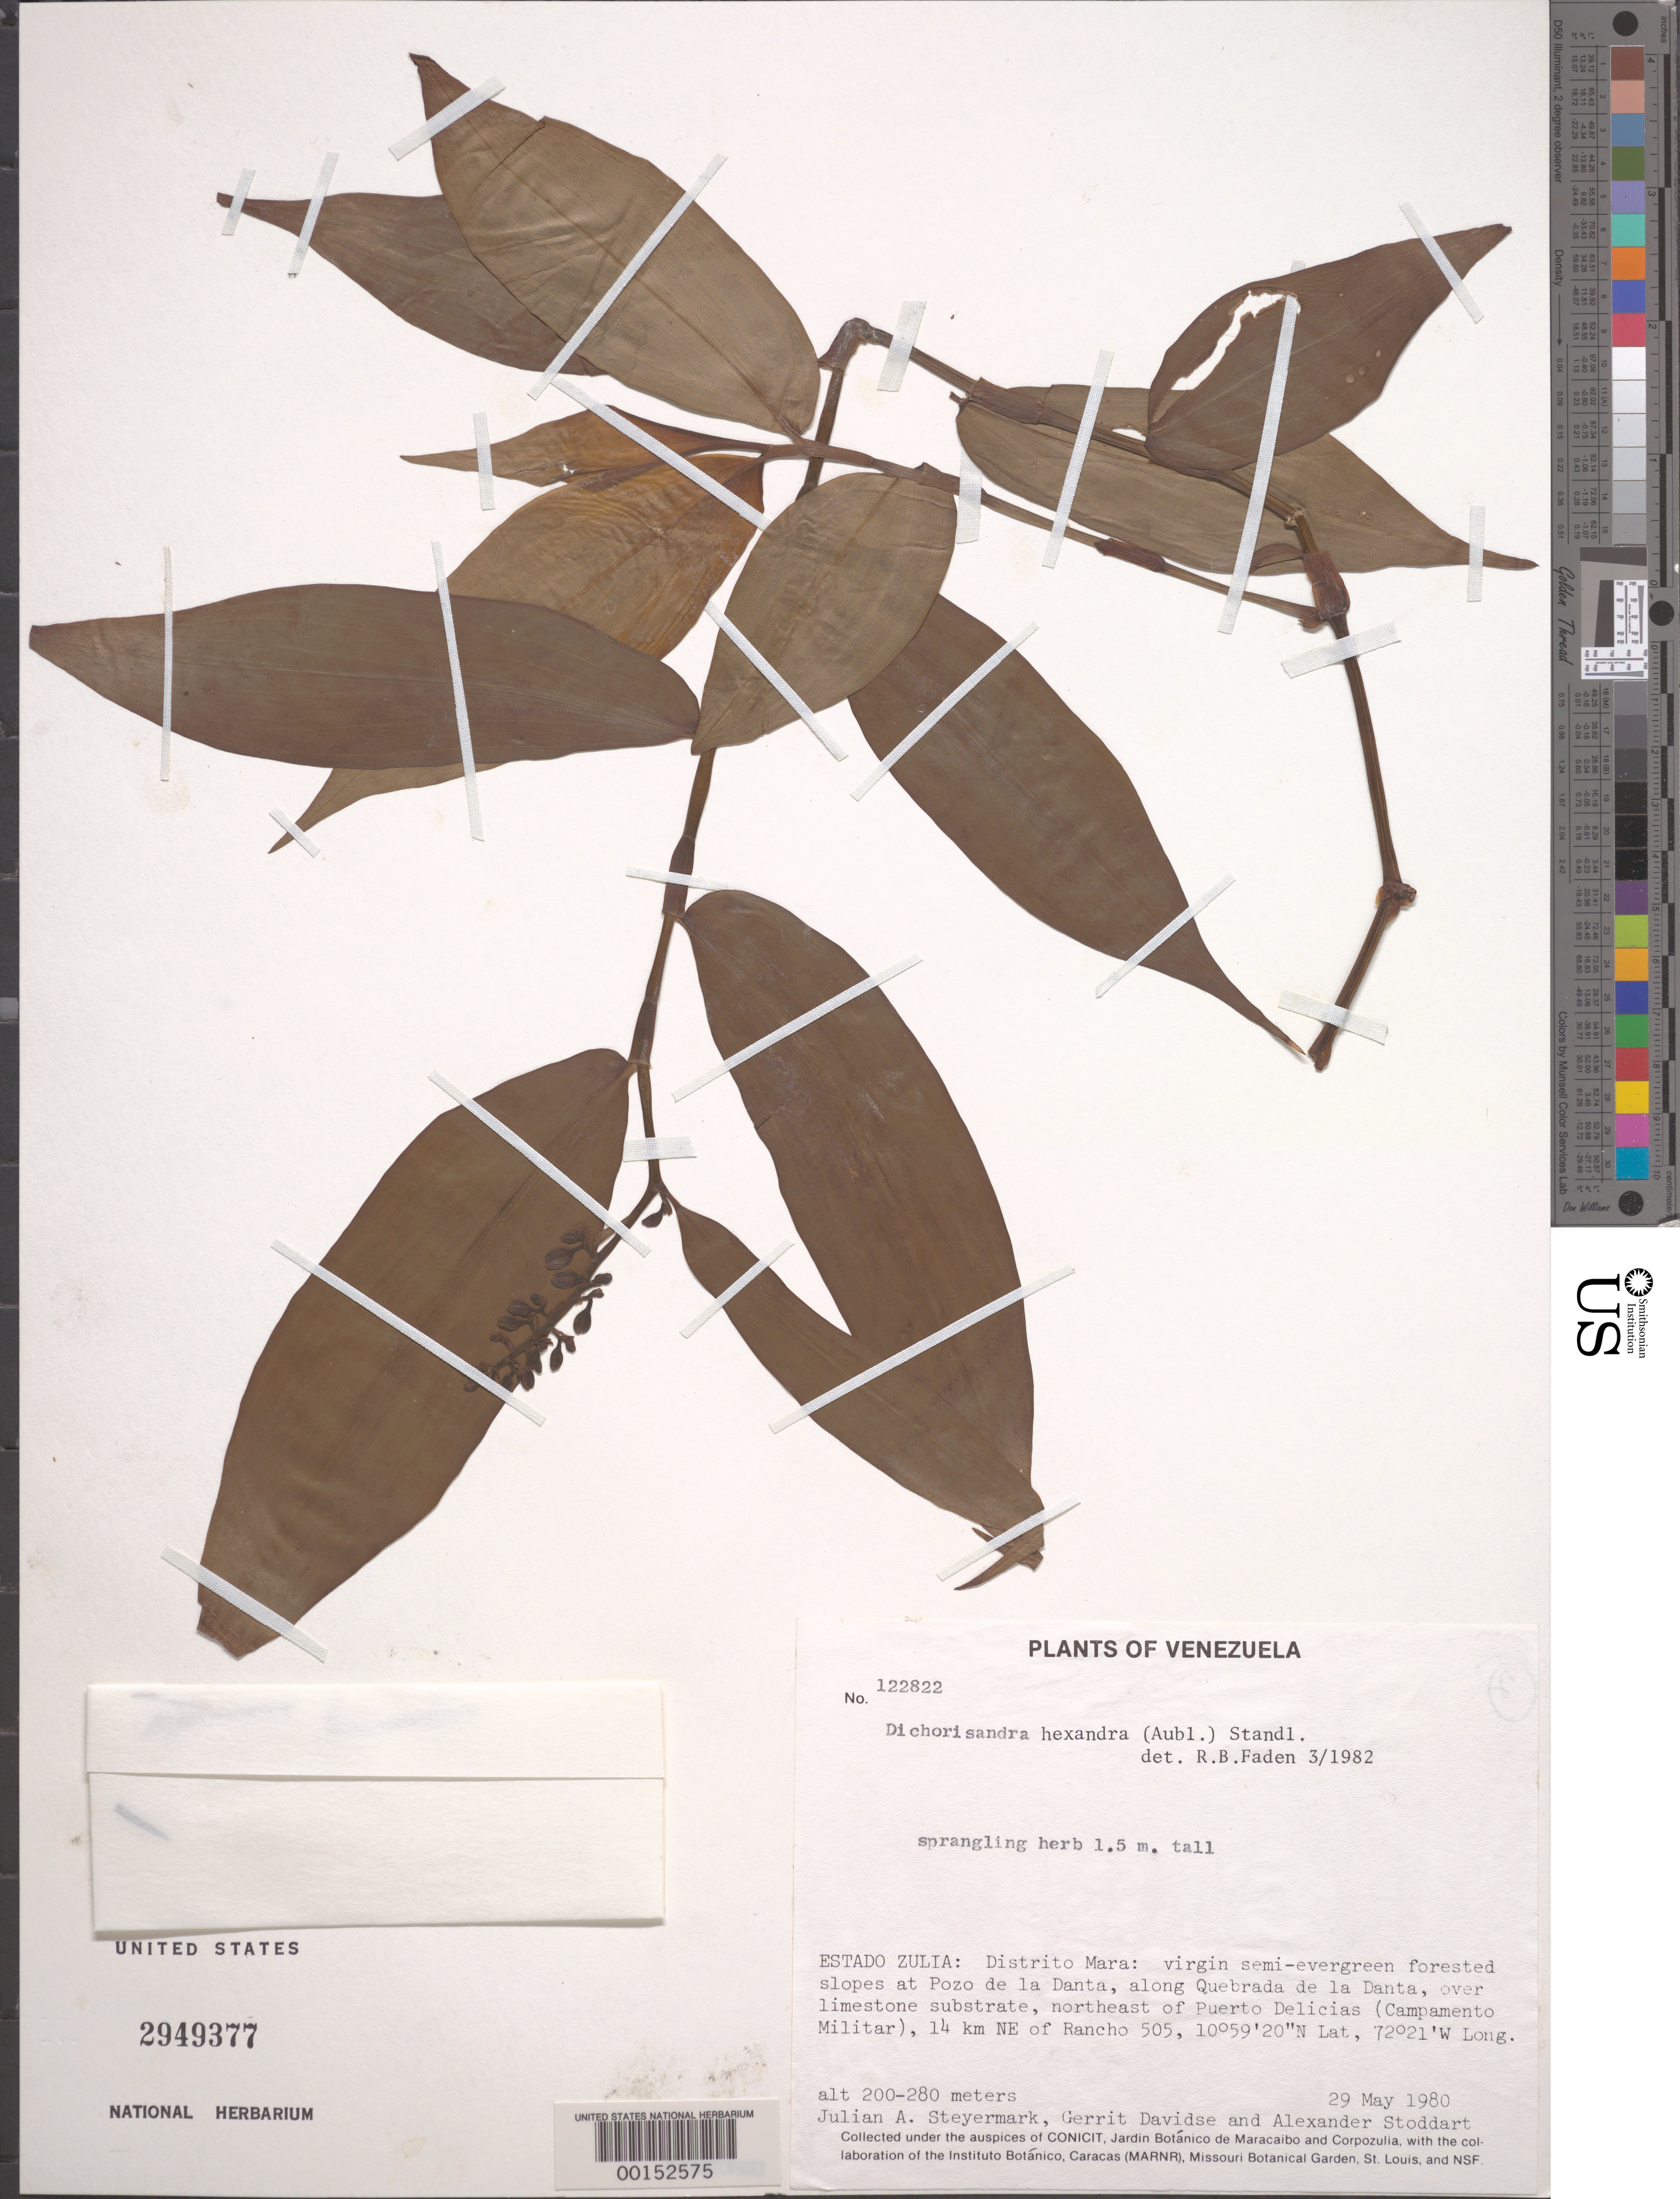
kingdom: Plantae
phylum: Tracheophyta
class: Liliopsida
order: Commelinales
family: Commelinaceae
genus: Dichorisandra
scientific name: Dichorisandra hexandra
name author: (Aubl.) Standl.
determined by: Faden, Robert B., (US), Smithsonian Institution - National Museum of Natural History (UNITED STATES)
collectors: J. Steyermark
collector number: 122822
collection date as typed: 29 May 1980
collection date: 1980-05-29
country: Venezuela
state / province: Zulia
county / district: Mara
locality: Pozo de la danta, quebrada de la danta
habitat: Virgin, semi-evergreen forested slope over liemstone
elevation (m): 200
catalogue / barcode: US 2949377